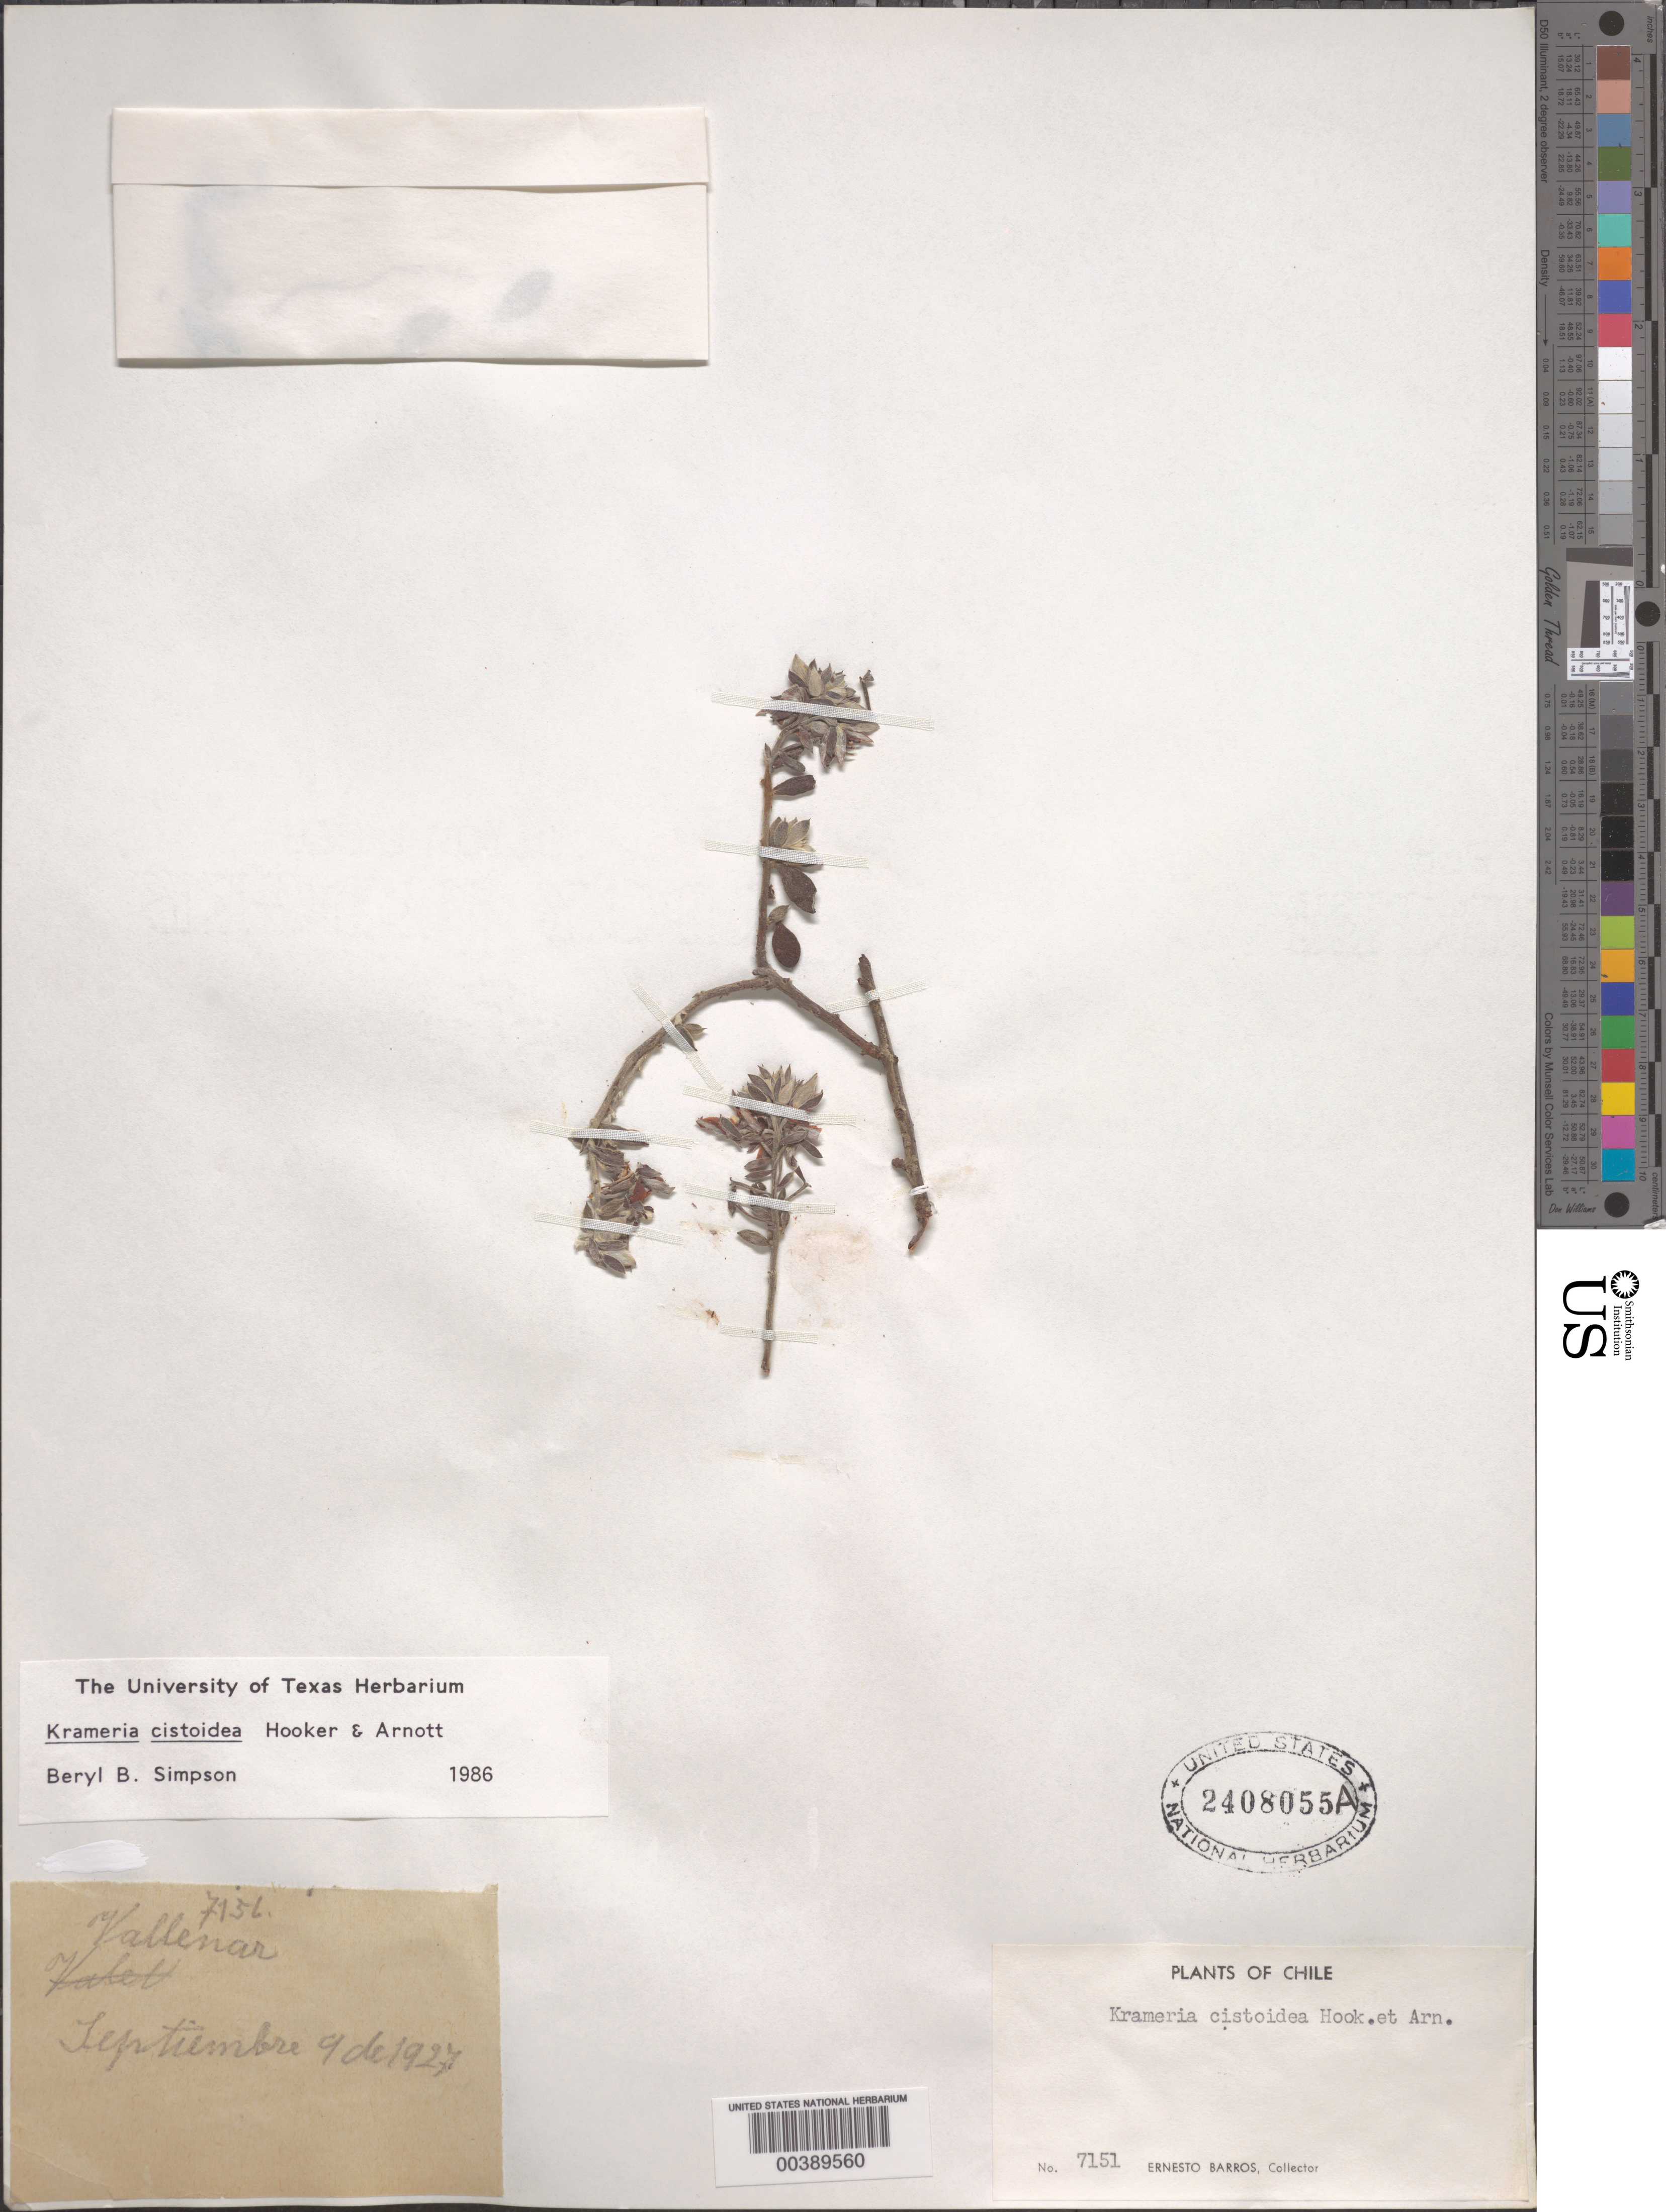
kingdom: Plantae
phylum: Tracheophyta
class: Magnoliopsida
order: Zygophyllales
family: Krameriaceae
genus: Krameria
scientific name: Krameria cistoidea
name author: Hook. & Arn.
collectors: E. Barros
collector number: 7151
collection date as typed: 09 Sep 1927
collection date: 1927-09-09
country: Chile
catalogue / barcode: US 2408055A